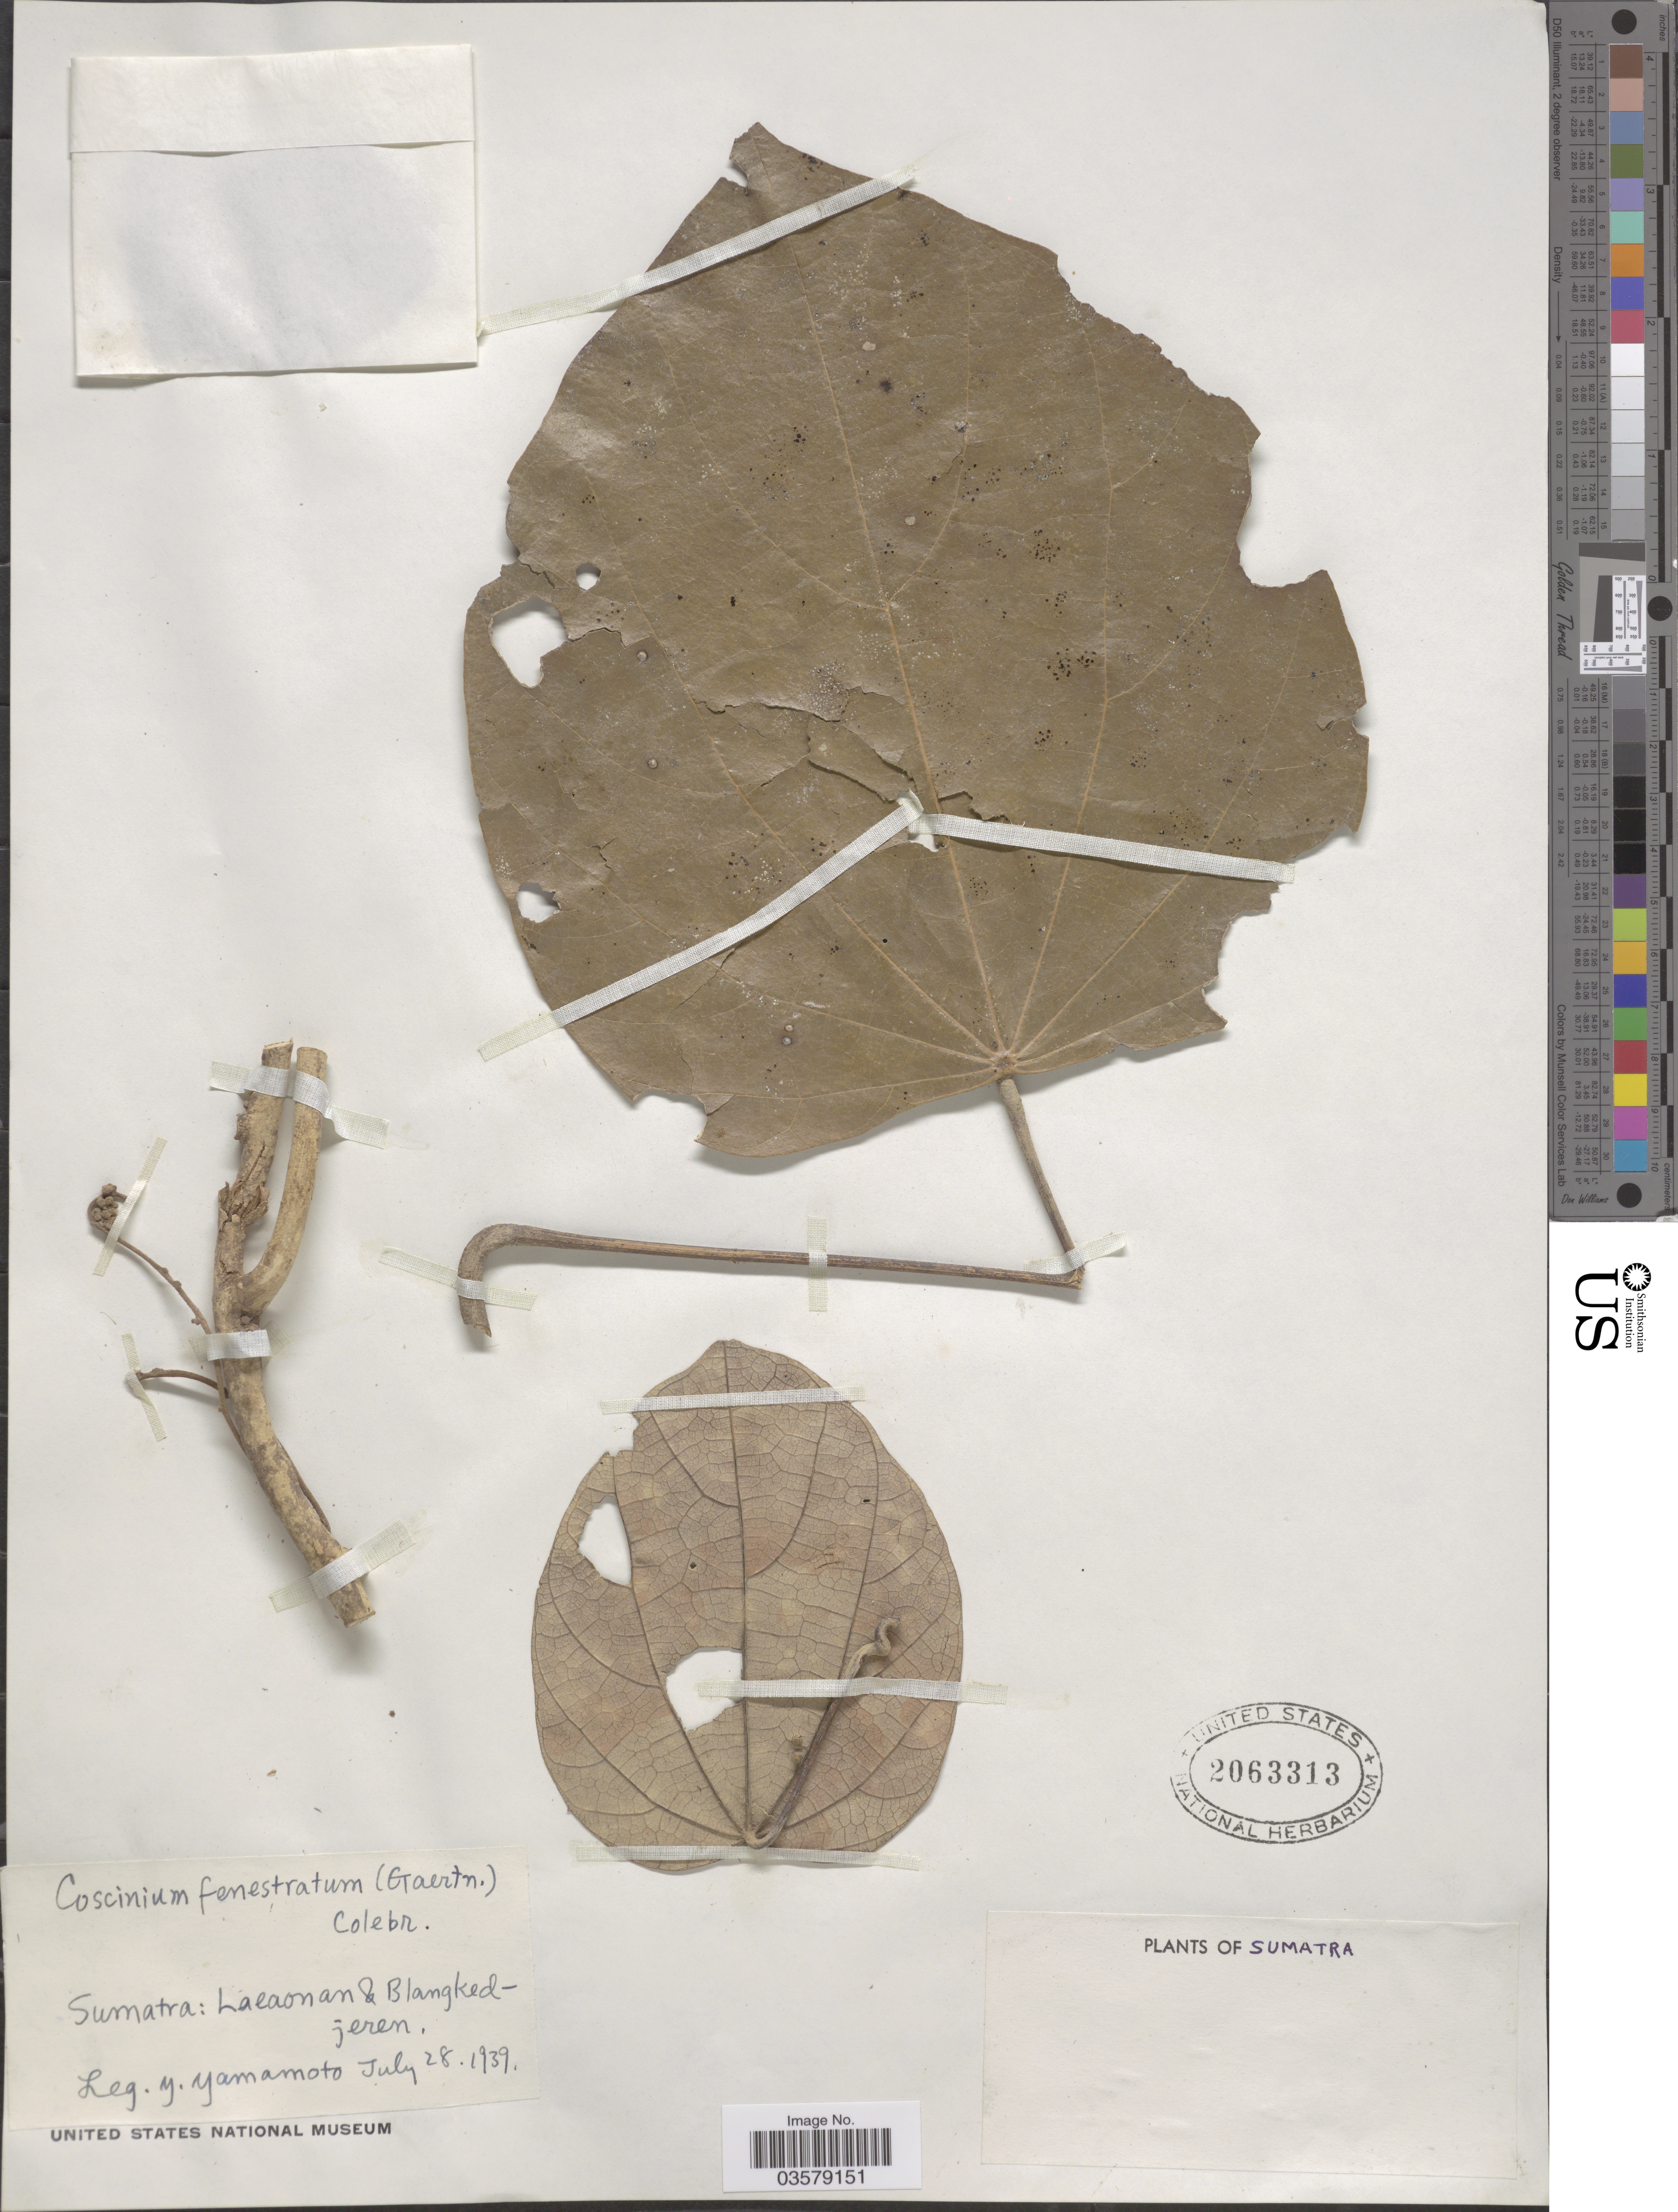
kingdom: Plantae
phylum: Tracheophyta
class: Magnoliopsida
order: Ranunculales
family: Menispermaceae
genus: Coscinium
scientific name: Coscinium fenestratum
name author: Colebr.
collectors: Y. Yamamoto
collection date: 1939-07-28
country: Indonesia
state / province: Sumatra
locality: Laeaonan & Blangkedjeren.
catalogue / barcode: US 2063313